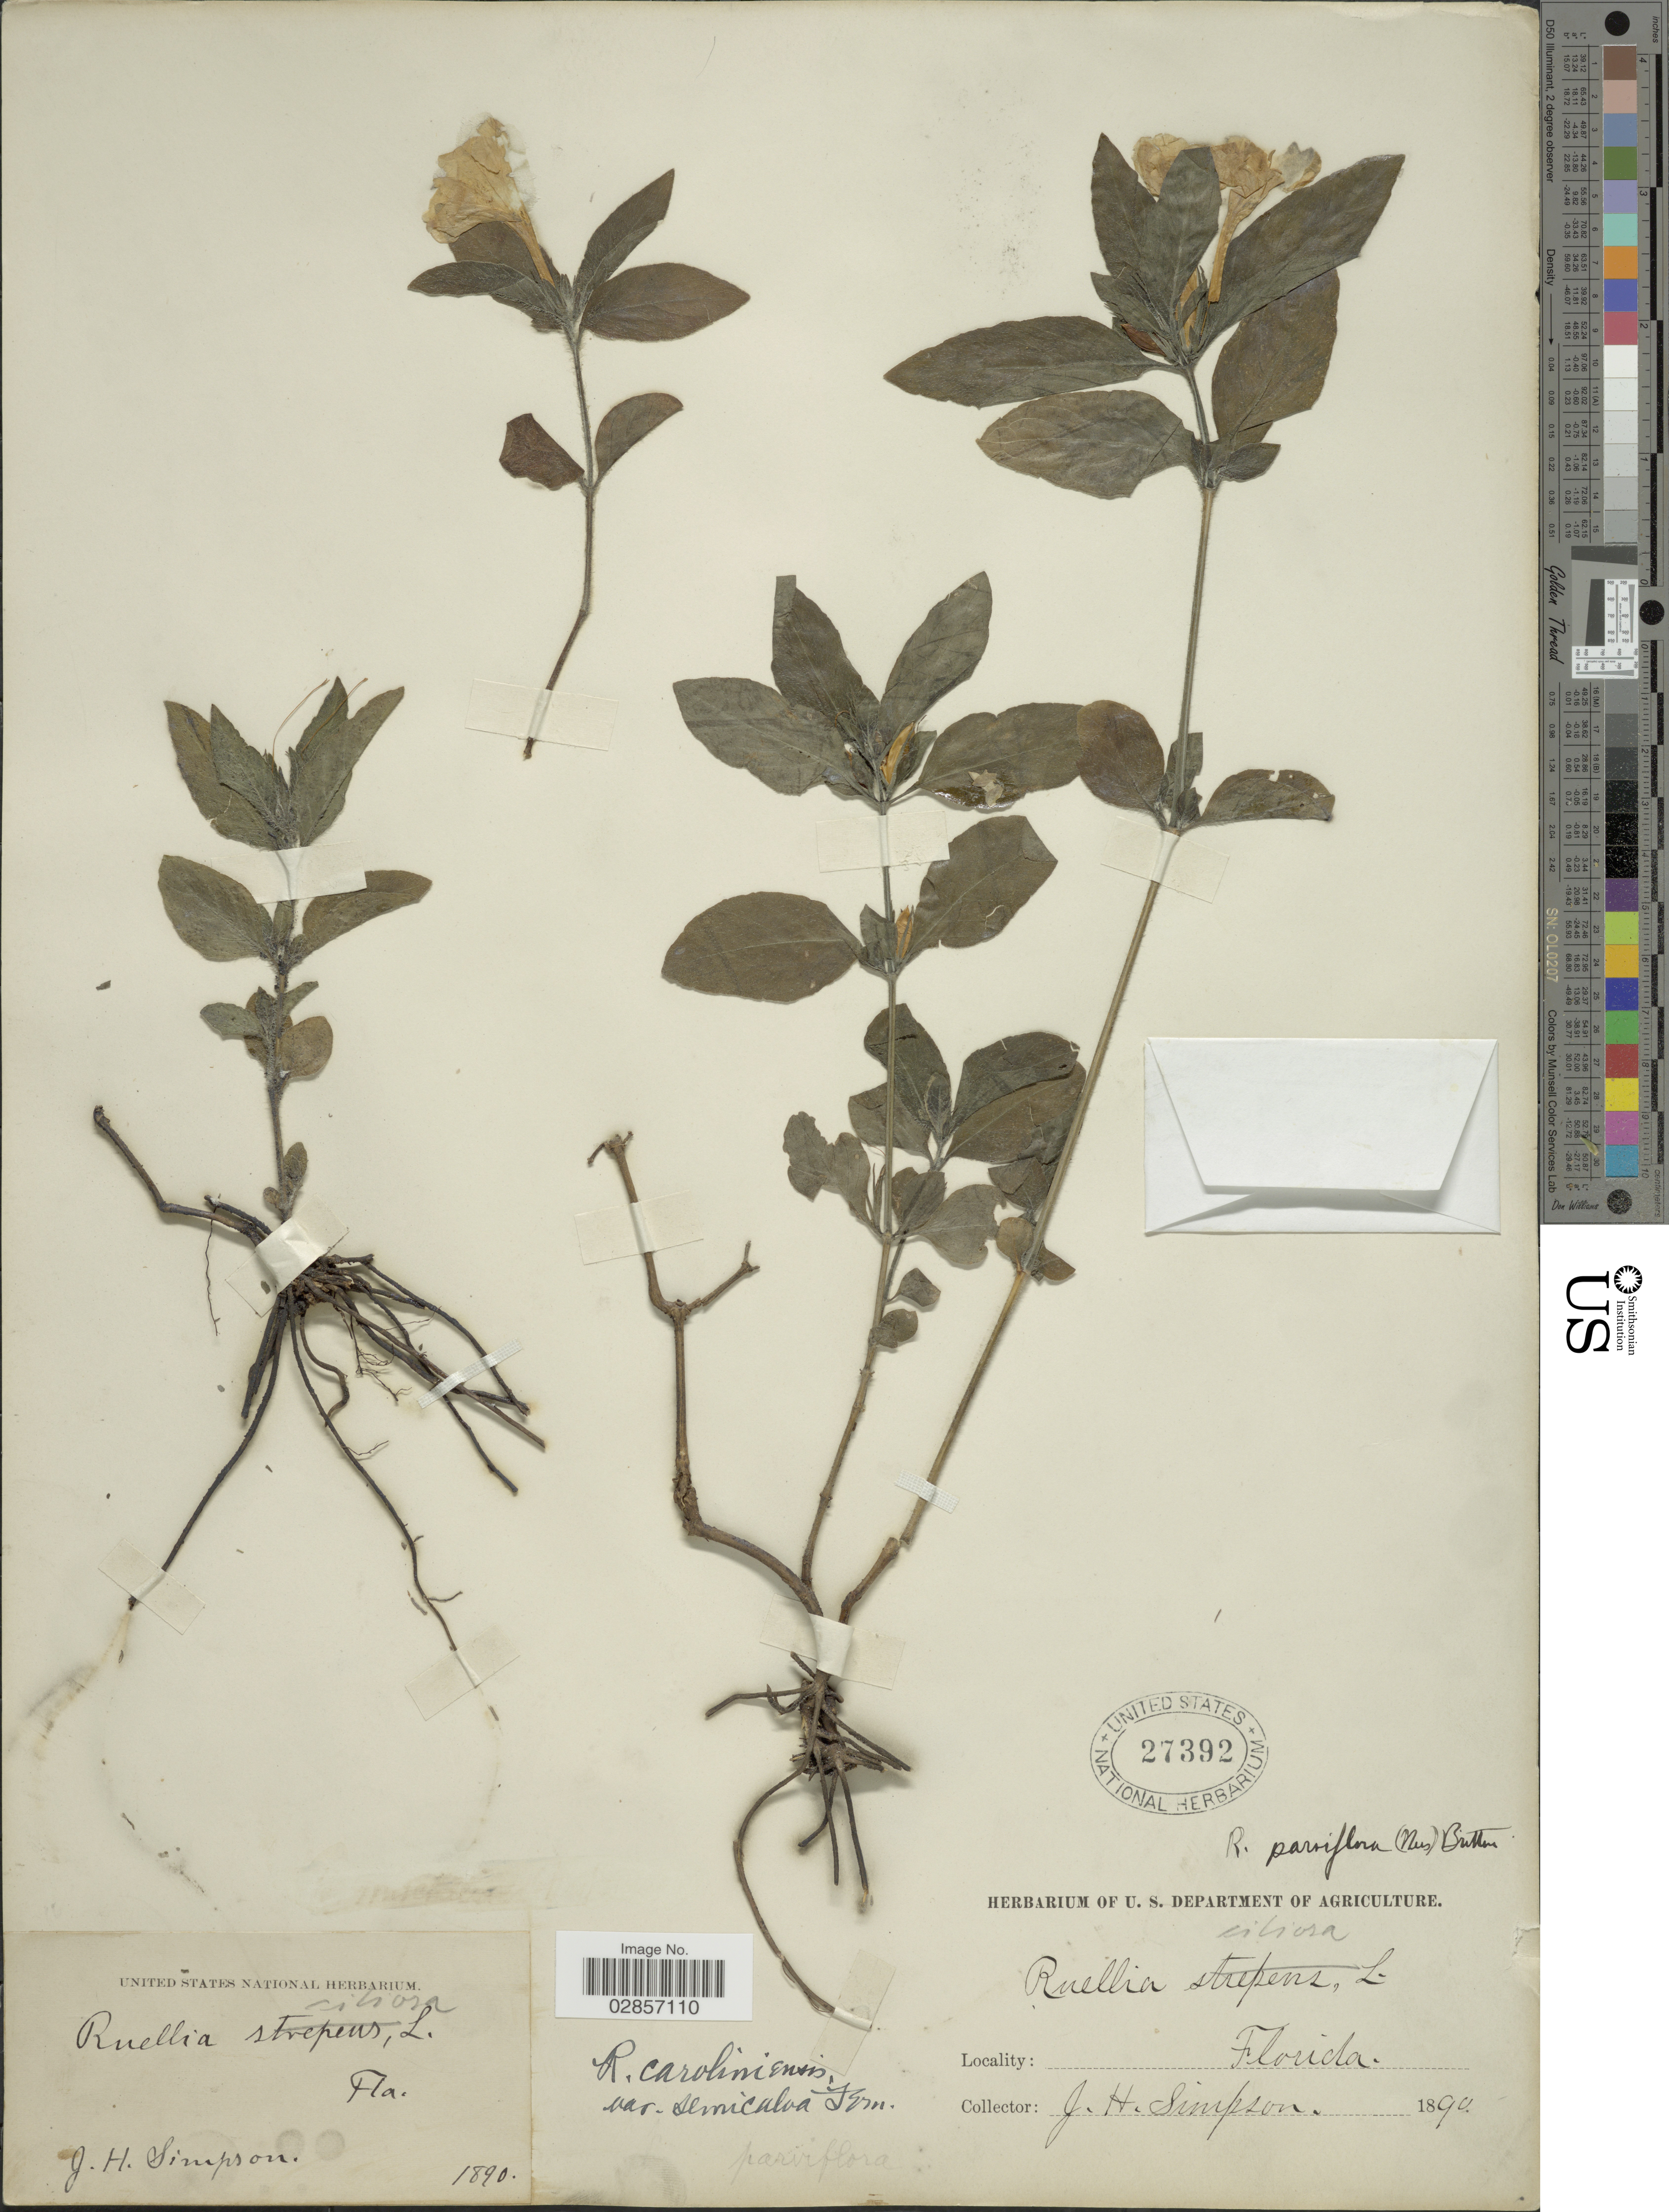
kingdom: Plantae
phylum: Tracheophyta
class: Magnoliopsida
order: Lamiales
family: Acanthaceae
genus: Ruellia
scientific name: Ruellia caroliniensis var. semicalva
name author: Fernald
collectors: J. H. Simpson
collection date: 1890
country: United States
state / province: Florida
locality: Fla.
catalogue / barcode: US 27392